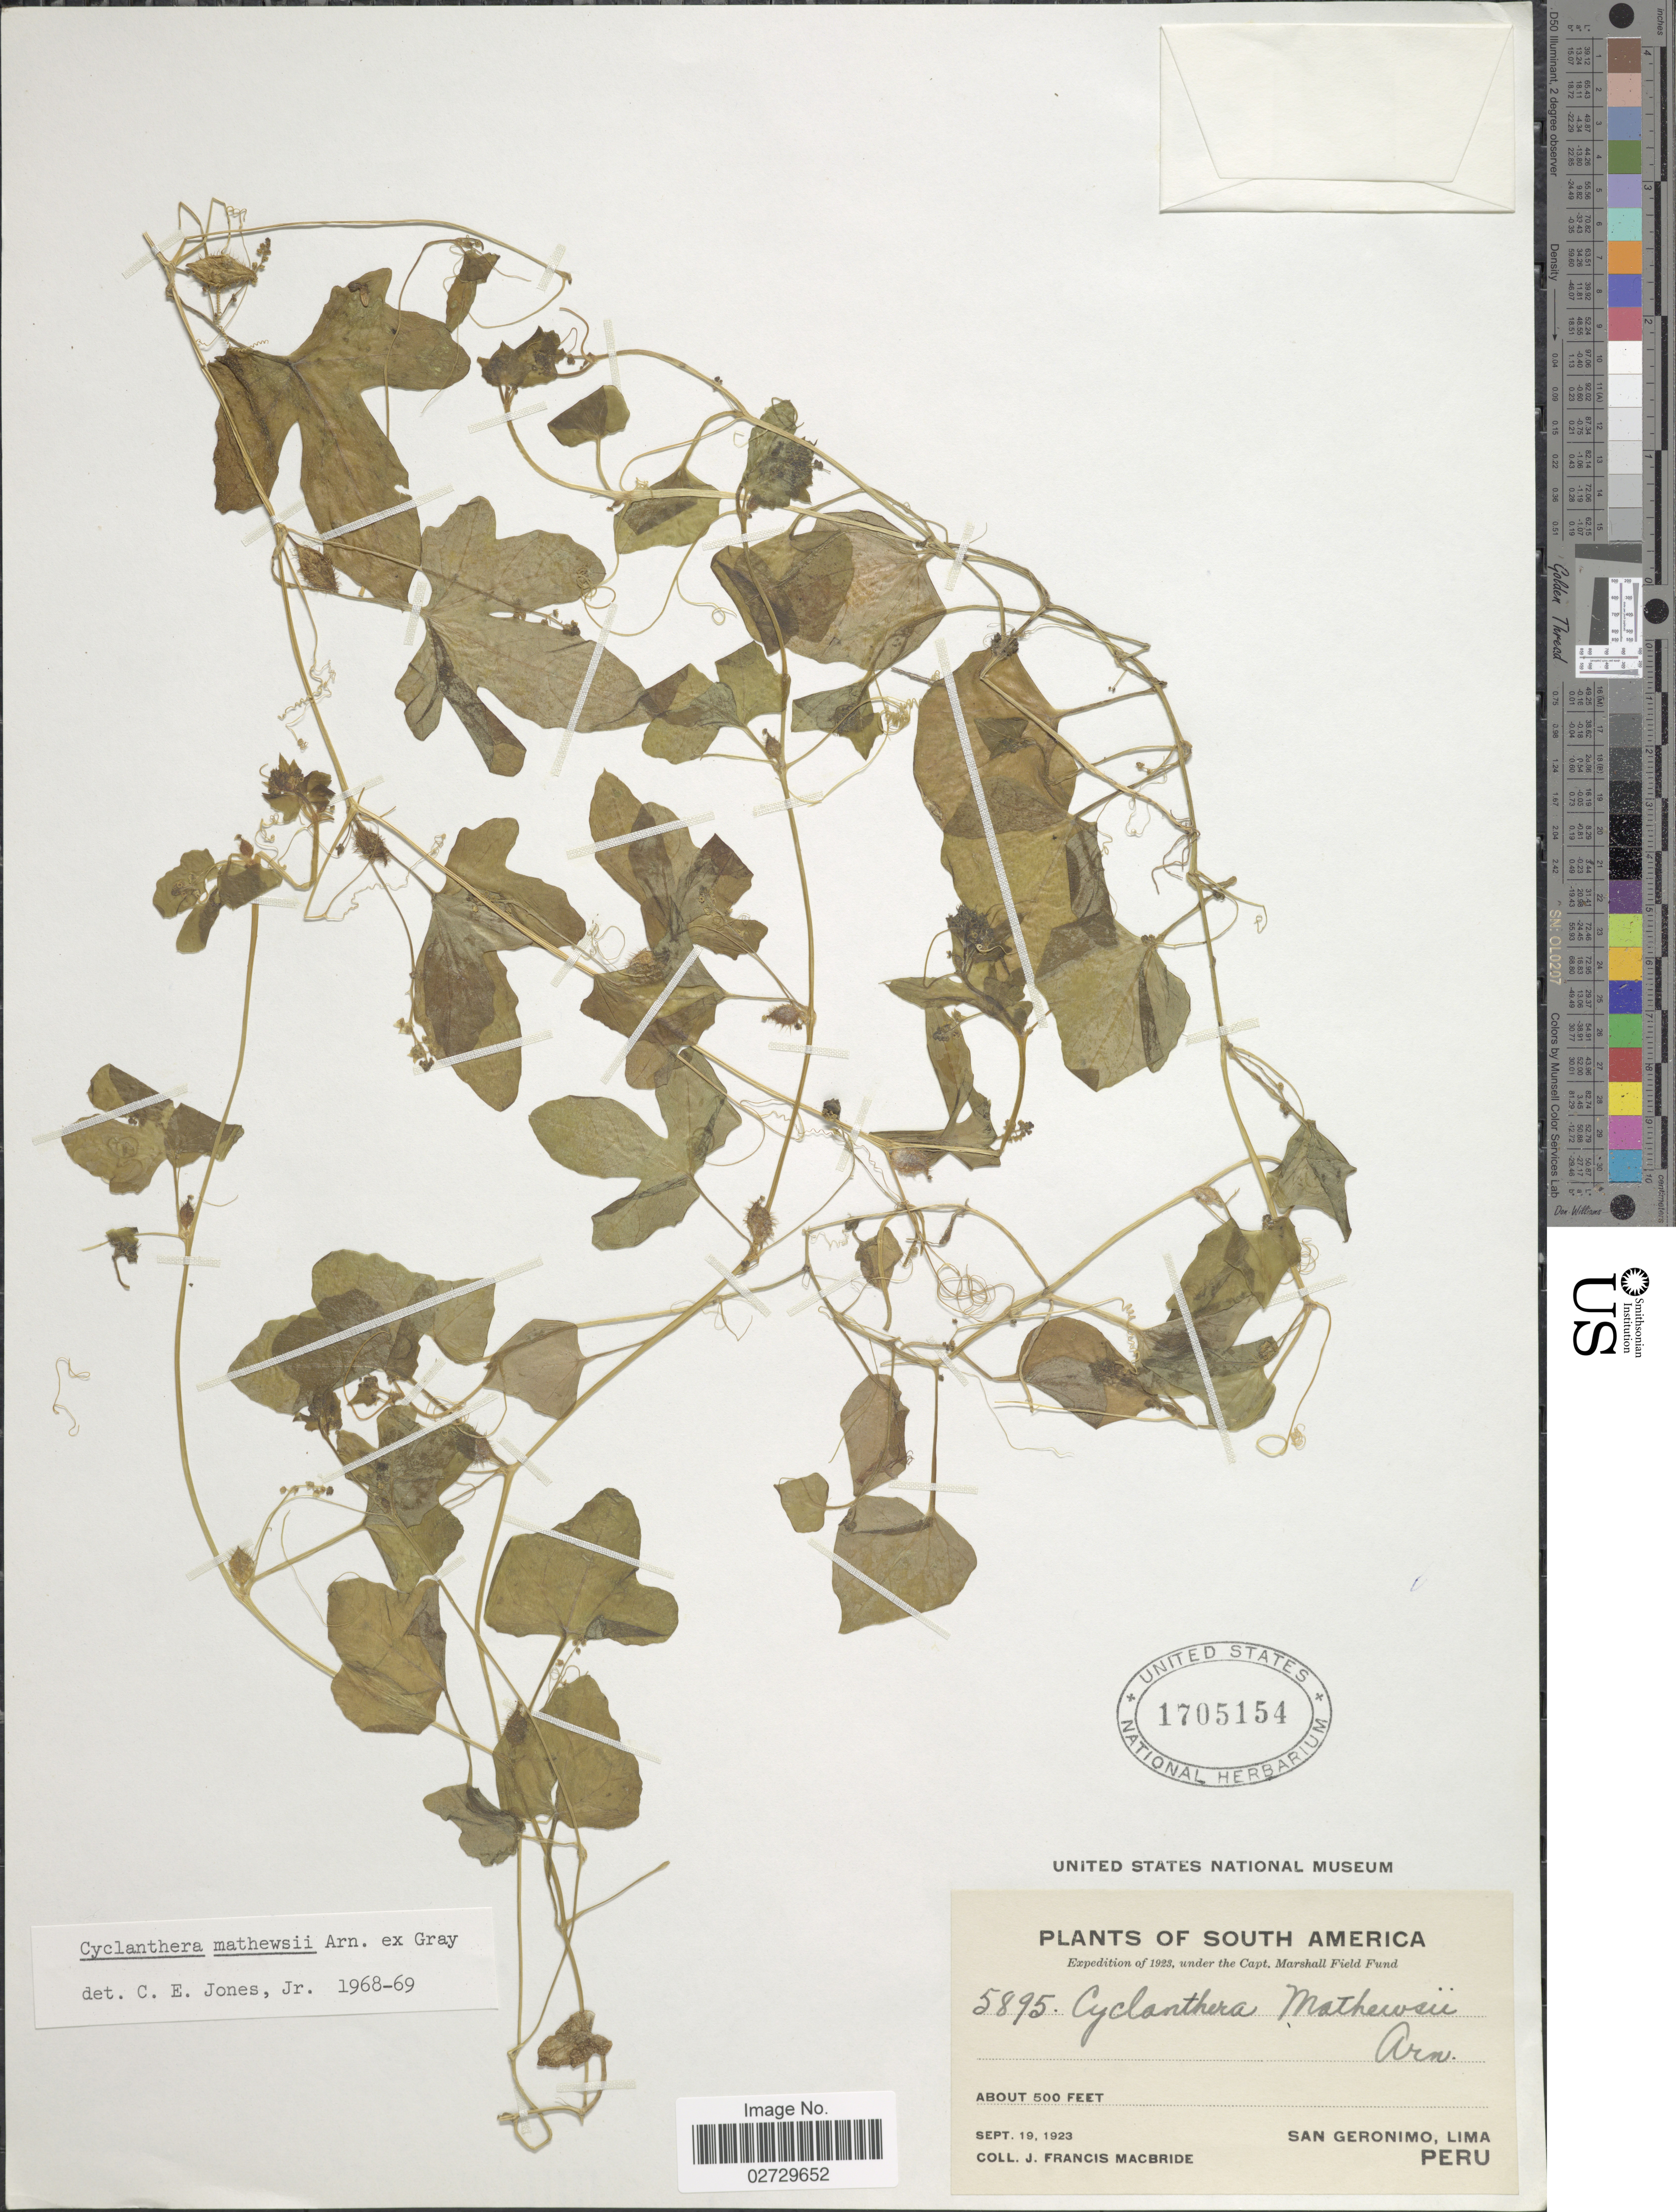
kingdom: Plantae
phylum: Tracheophyta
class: Magnoliopsida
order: Cucurbitales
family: Cucurbitaceae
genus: Cyclanthera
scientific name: Cyclanthera mathewsii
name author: Arn. ex A. Gray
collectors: J. F. Macbride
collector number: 5895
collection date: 1923-09-19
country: Peru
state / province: Lima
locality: San Geronimo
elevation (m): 152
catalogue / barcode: US 1705154